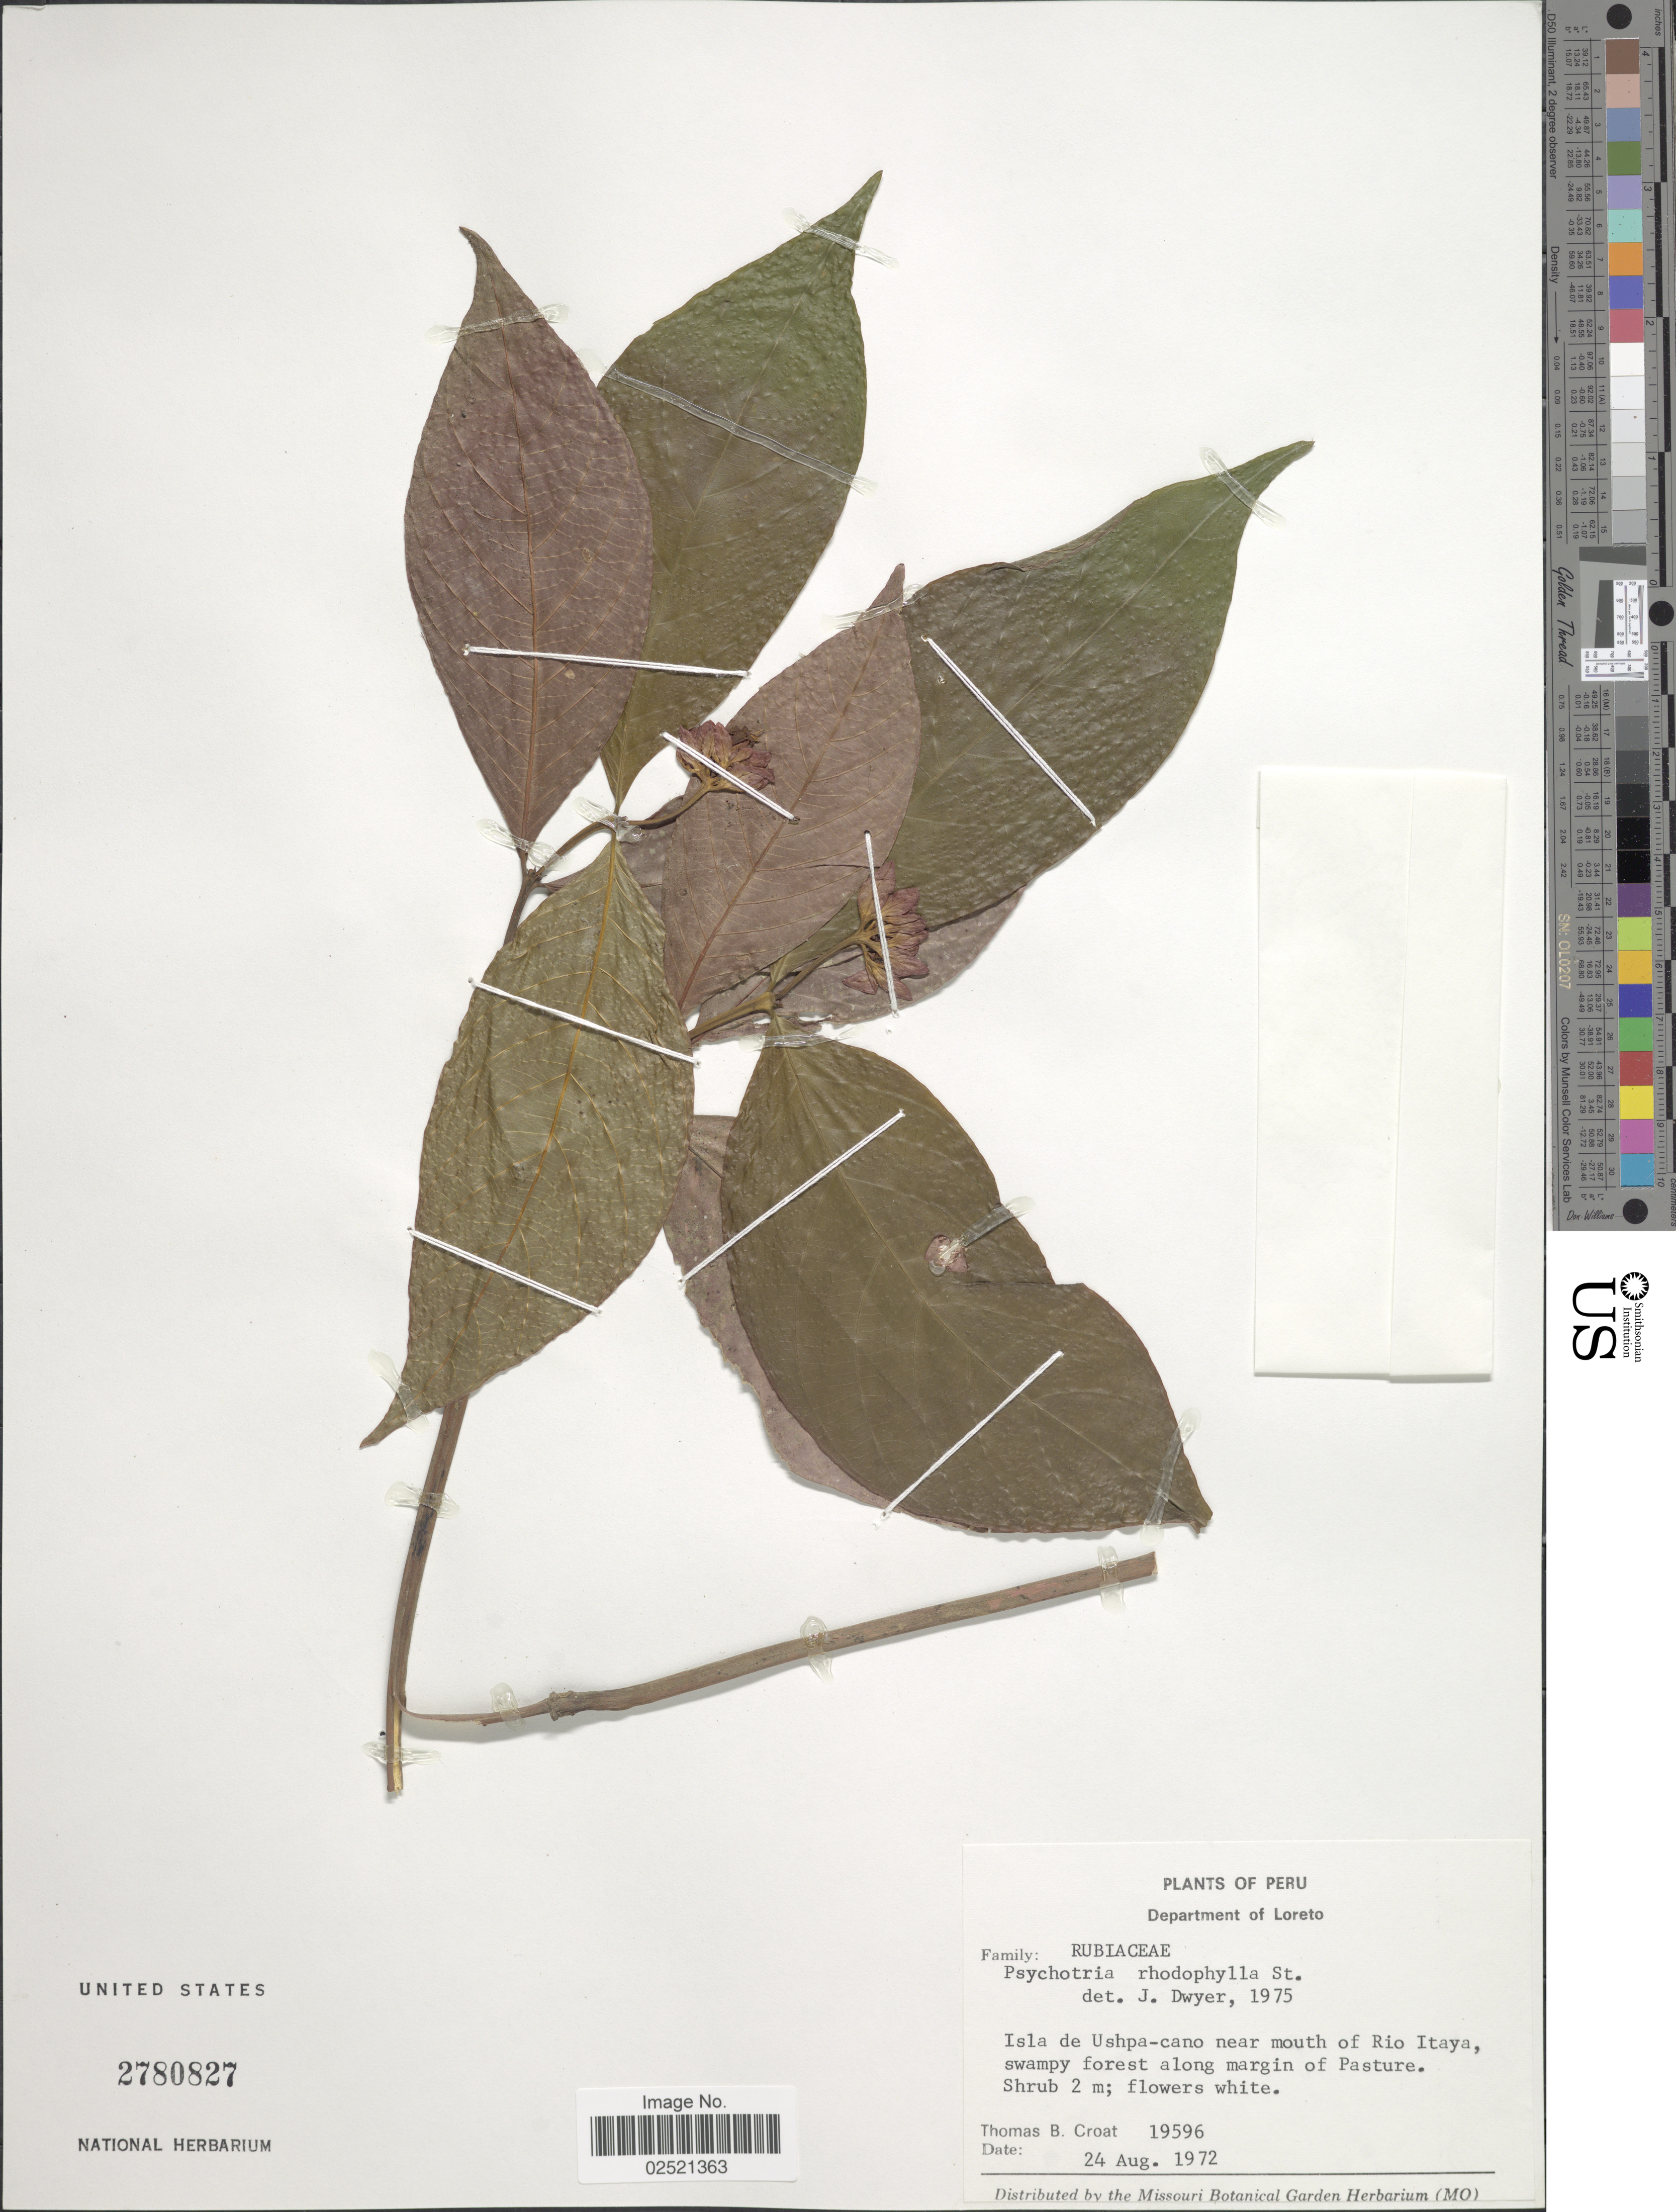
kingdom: Plantae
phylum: Tracheophyta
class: Magnoliopsida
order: Gentianales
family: Rubiaceae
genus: Psychotria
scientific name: Psychotria lupulina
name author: Benth.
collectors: T. B. Croat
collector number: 19596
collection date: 1972-08-24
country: Peru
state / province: Loreto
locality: Isla de Ushpa-cano near mouth of Rio Itaya; swampy forest along margin of Pasture.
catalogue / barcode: US 2780827